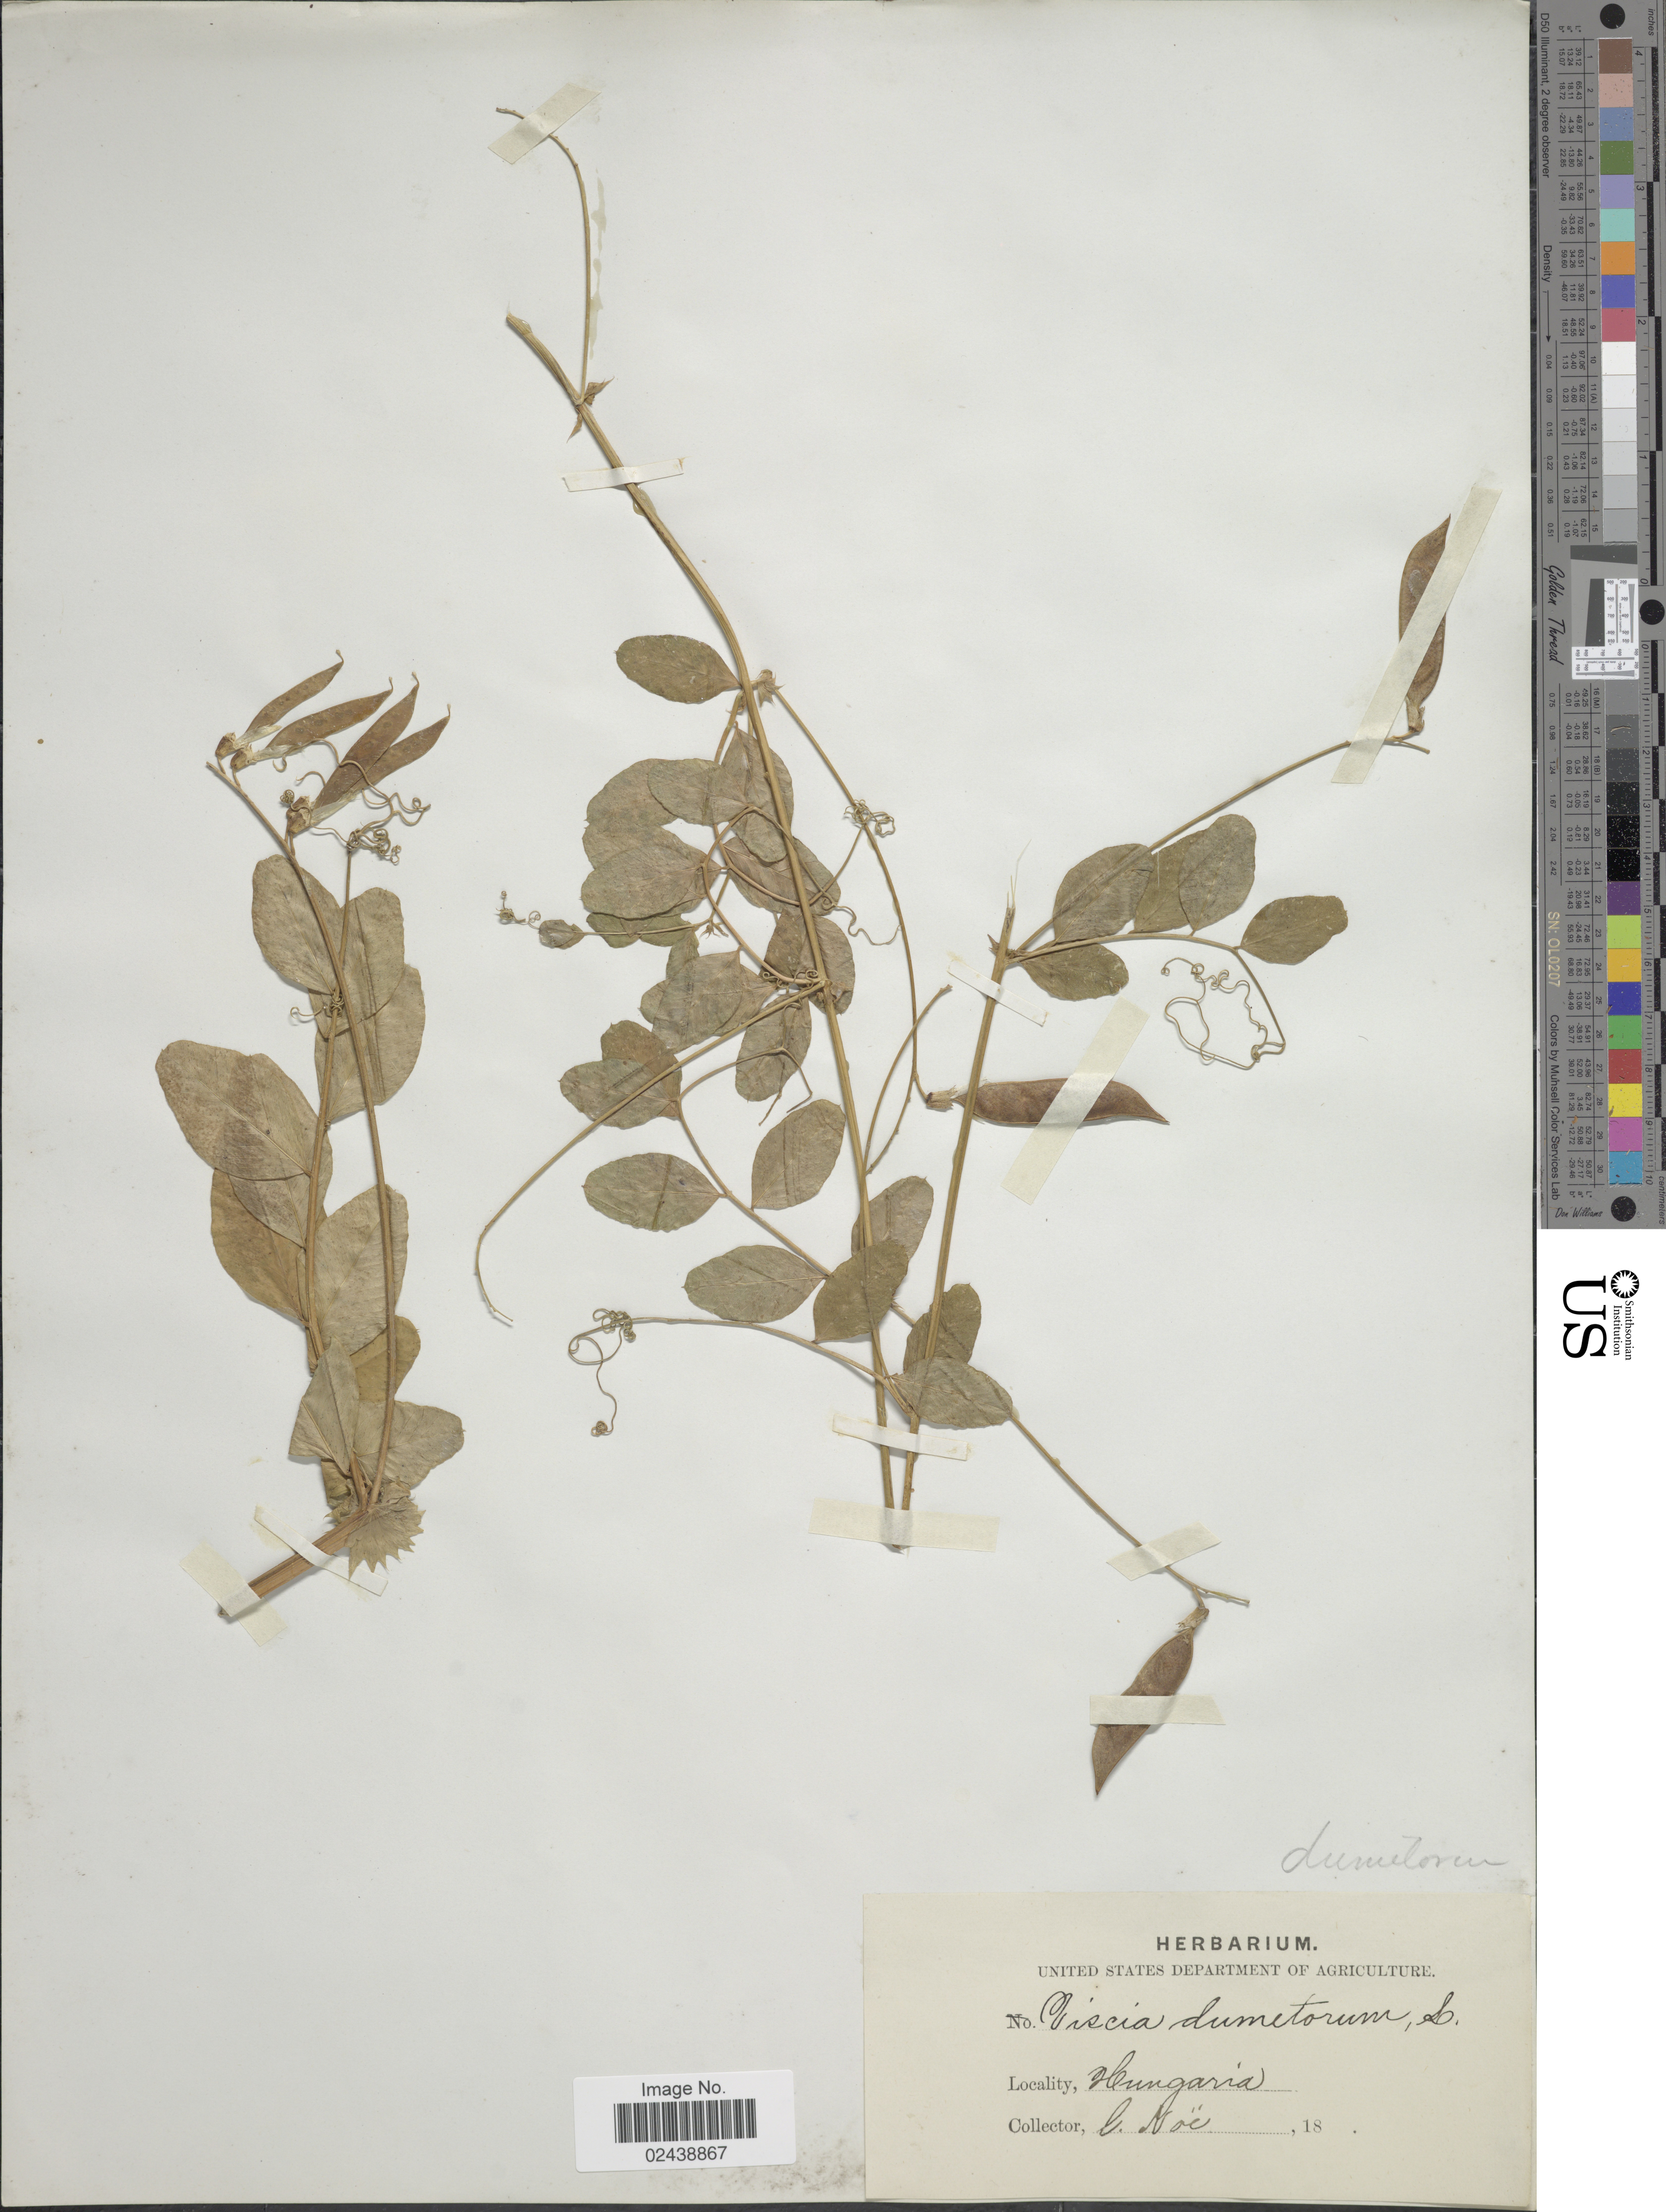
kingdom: Plantae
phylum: Tracheophyta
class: Magnoliopsida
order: Fabales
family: Fabaceae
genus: Vicia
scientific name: Vicia dumetorum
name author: L.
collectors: C. Noe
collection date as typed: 18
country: Hungary